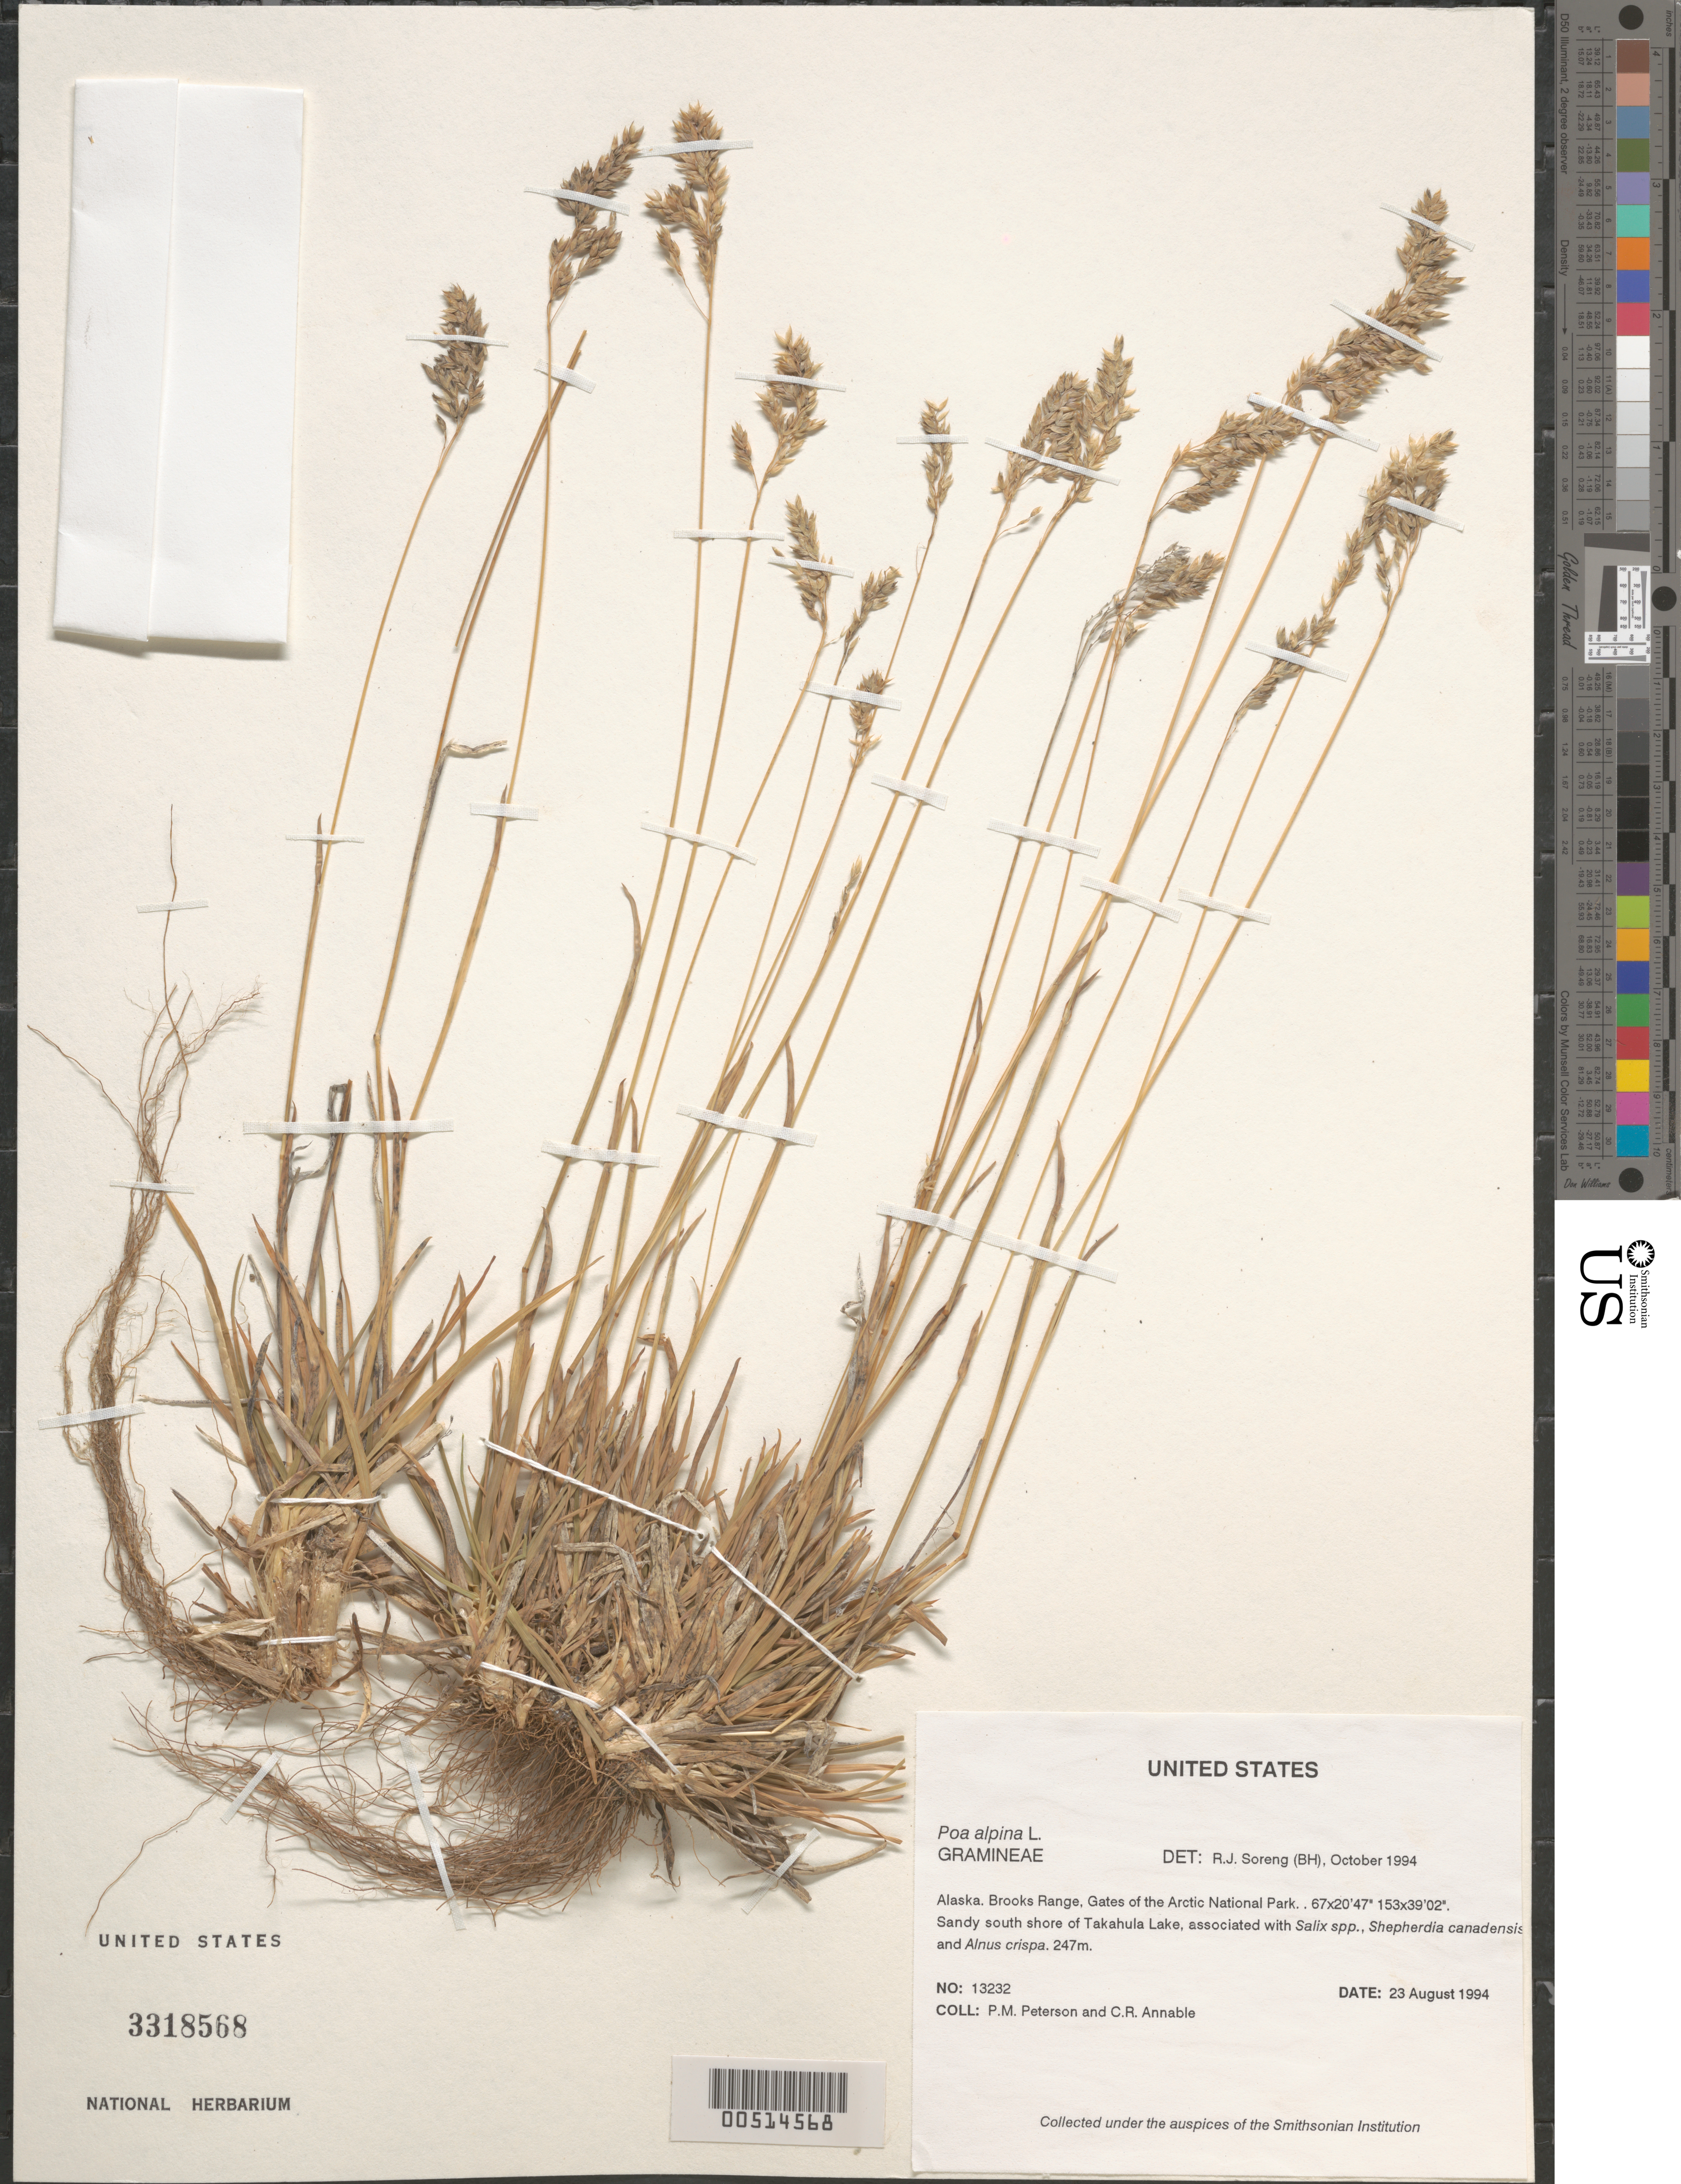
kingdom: Plantae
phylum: Tracheophyta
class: Liliopsida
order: Poales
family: Poaceae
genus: Poa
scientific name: Poa alpina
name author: L.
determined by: Soreng, Robert J., Research Associate (BOT), Smithsonian Institution - National Museum of Natural History (UNITED STATES)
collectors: P. M. Peterson & C. R. Annable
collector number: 13232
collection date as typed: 23 Aug 1994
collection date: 1994-08-23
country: United States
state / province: Alaska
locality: Brooks Range, Gates of the Arctic National Park.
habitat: Sandy south shore of Takahula Lake, associated with {Salix spp.}, {Shepherdia canadensis} and {Alnus crispa}.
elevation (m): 247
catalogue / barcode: US 3318568